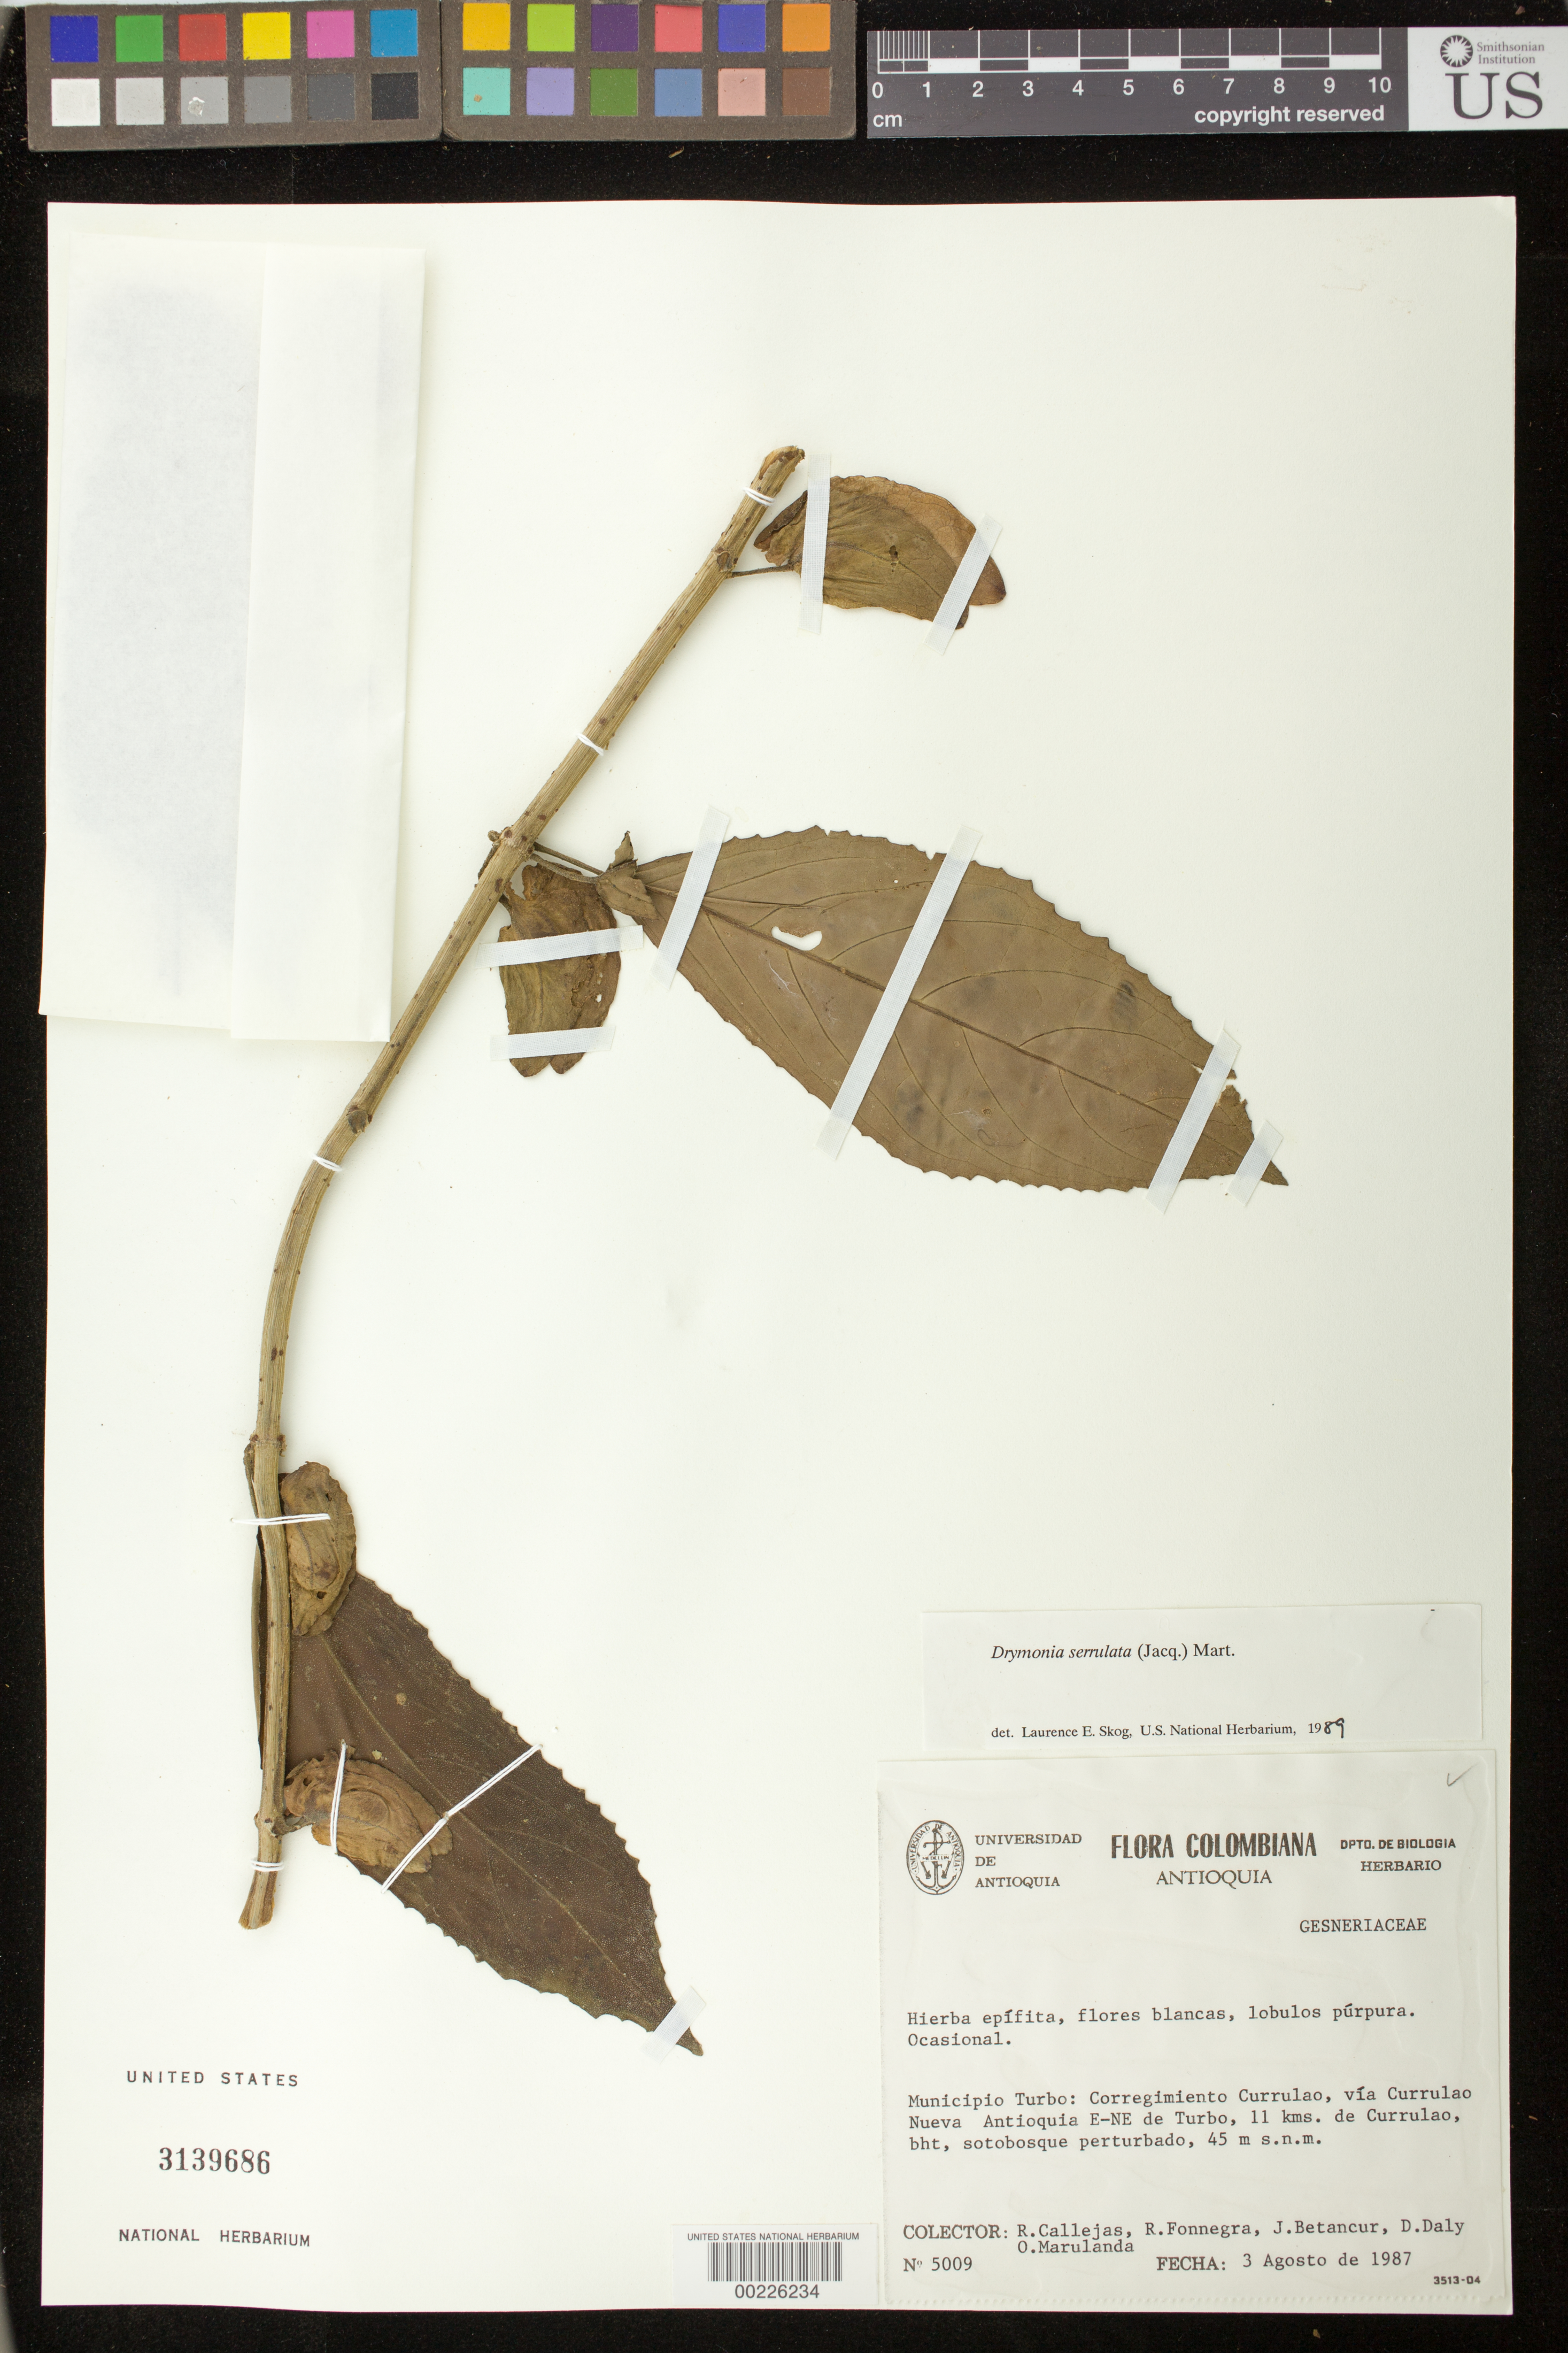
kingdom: Plantae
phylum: Tracheophyta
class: Magnoliopsida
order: Lamiales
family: Gesneriaceae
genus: Drymonia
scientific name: Drymonia serrulata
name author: (Jacq.) Mart.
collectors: R. Callejas & et al.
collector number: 5009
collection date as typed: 03 Aug 1987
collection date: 1987-08-03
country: Colombia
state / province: Antioquia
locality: Mpio. Turbo, corregimiento Currulao, Currulao Nueva Antioquia road E-NE of Turbo, 11 km from Currulao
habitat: Disturbed undergrowth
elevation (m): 45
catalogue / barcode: US 3139686